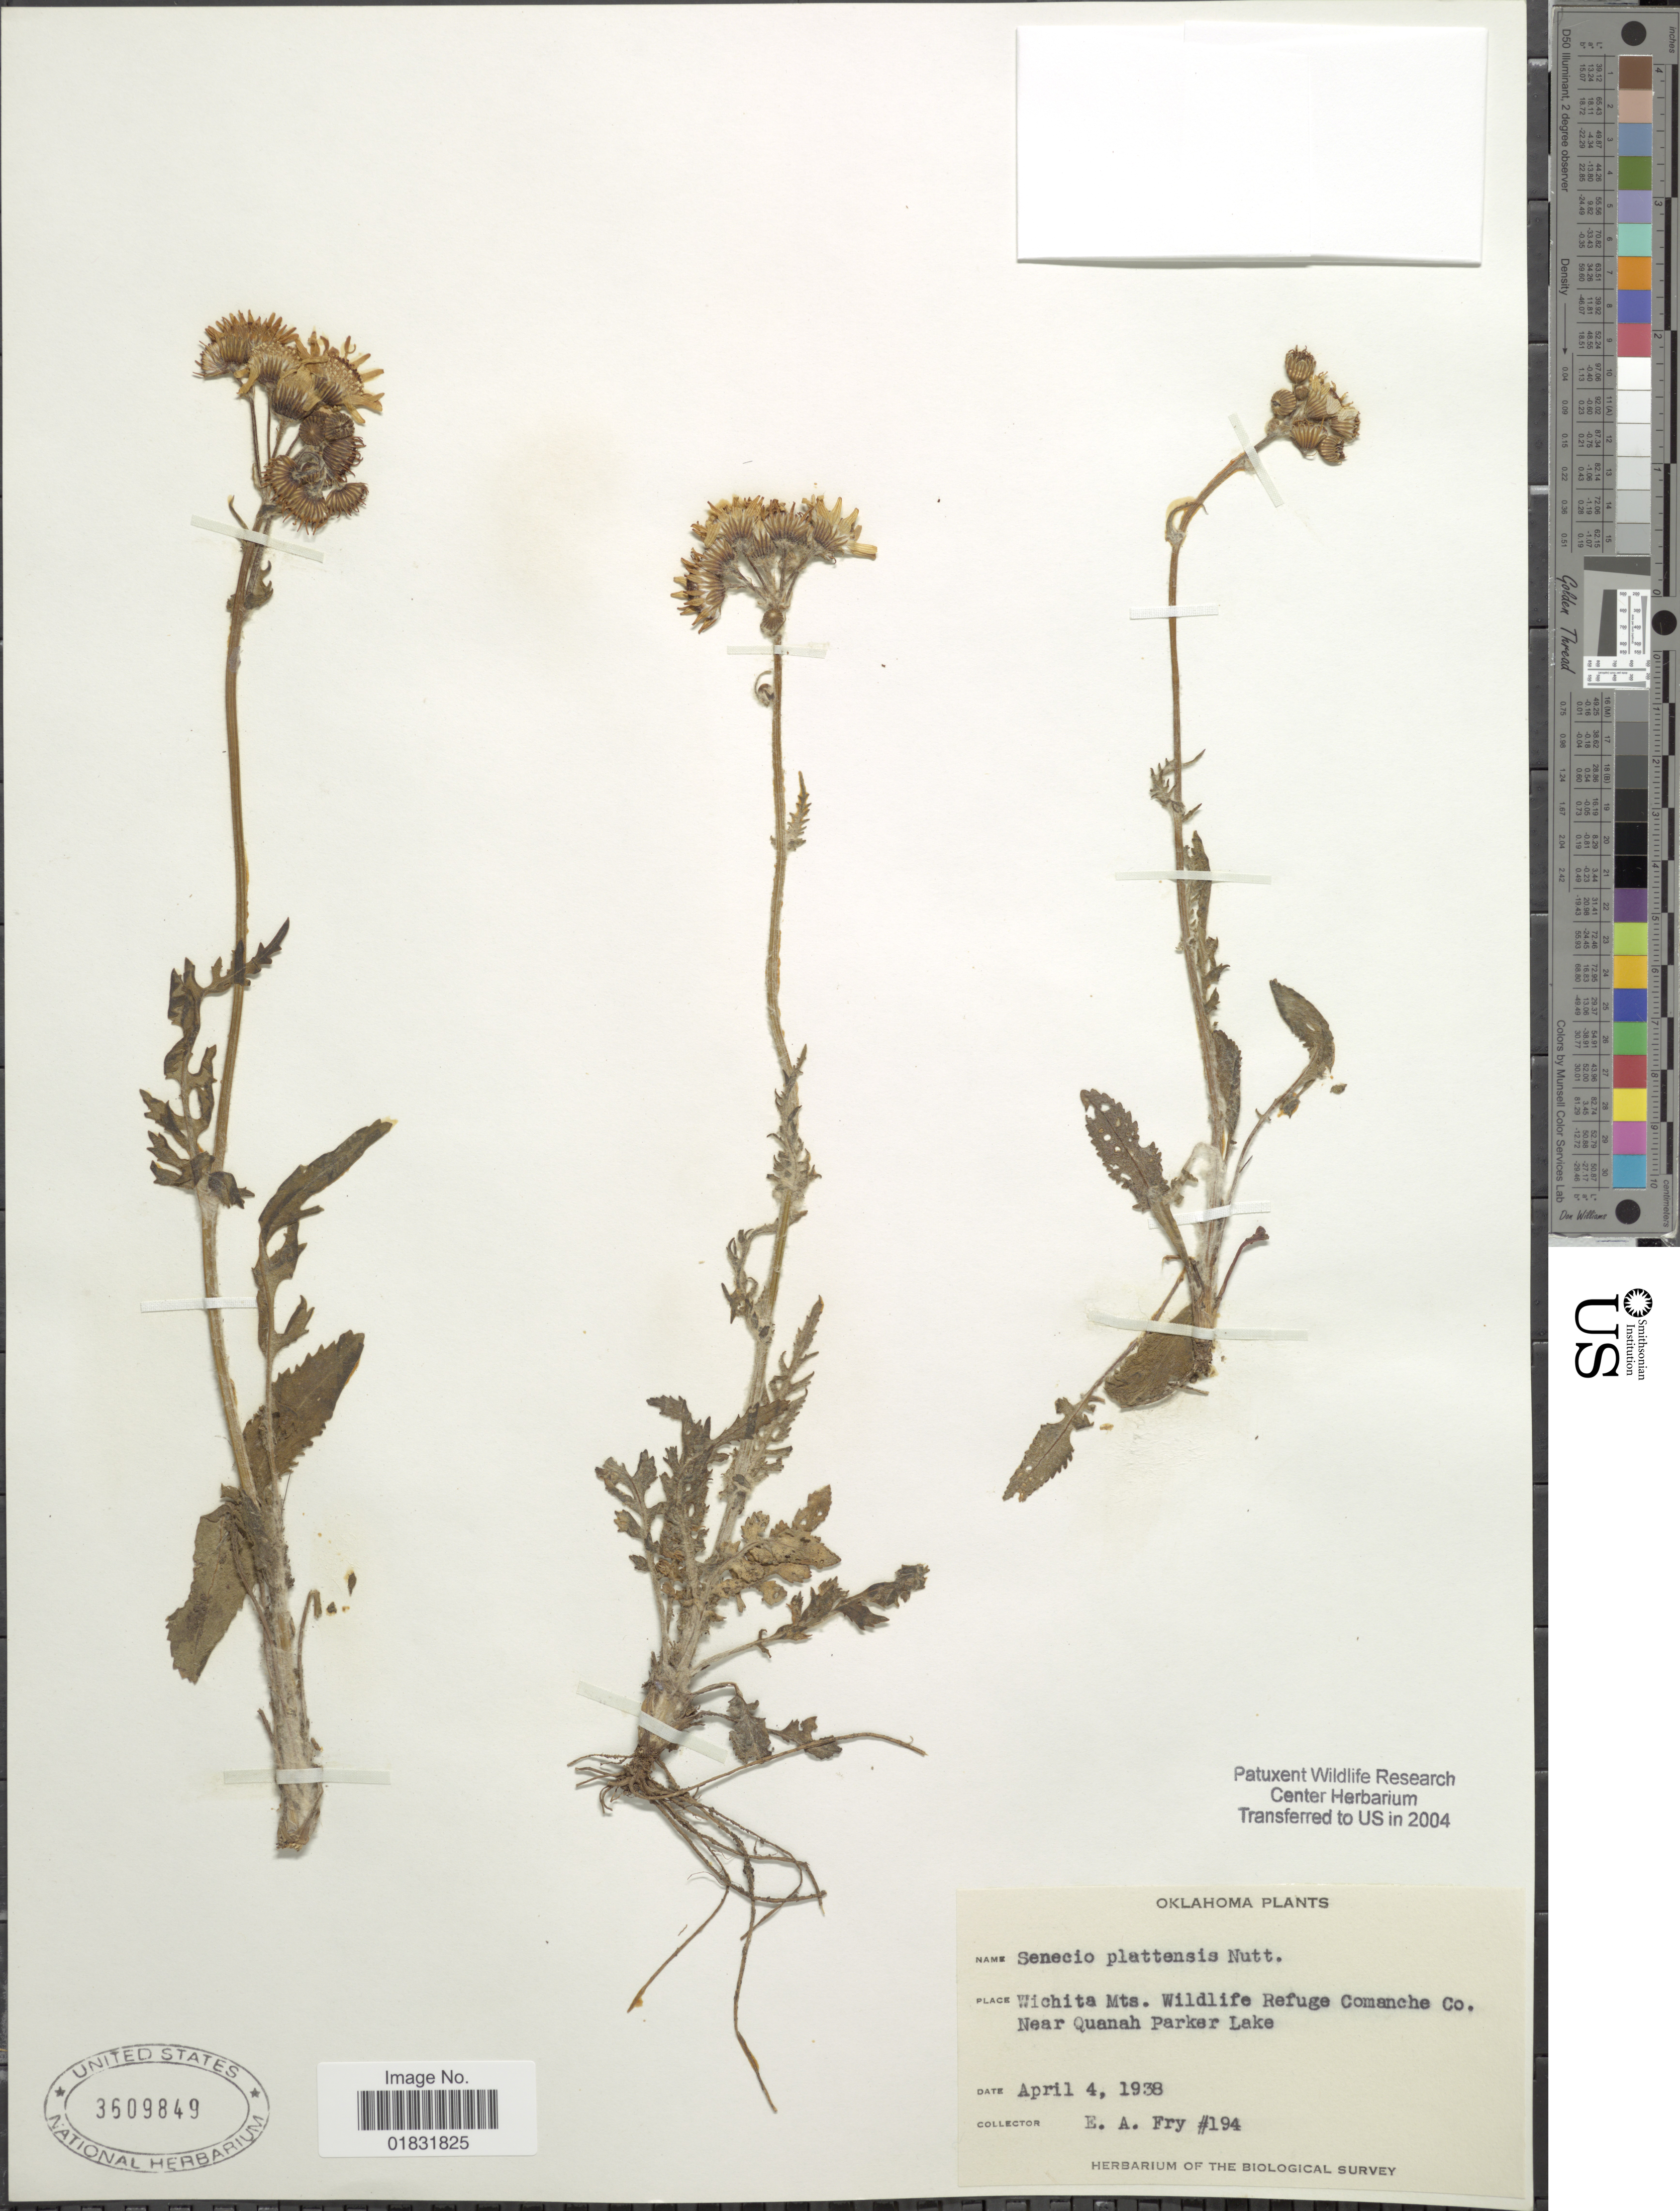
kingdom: Plantae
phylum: Tracheophyta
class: Magnoliopsida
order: Asterales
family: Asteraceae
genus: Packera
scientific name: Packera plattensis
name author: W.A. Weber & Á. Löve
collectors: E. Fry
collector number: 194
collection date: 1938-04-04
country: United States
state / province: Oklahoma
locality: Wichita Mts. Wildlife Refuge Comanche Co, Near Quanah Parker Lake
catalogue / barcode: US 3609849